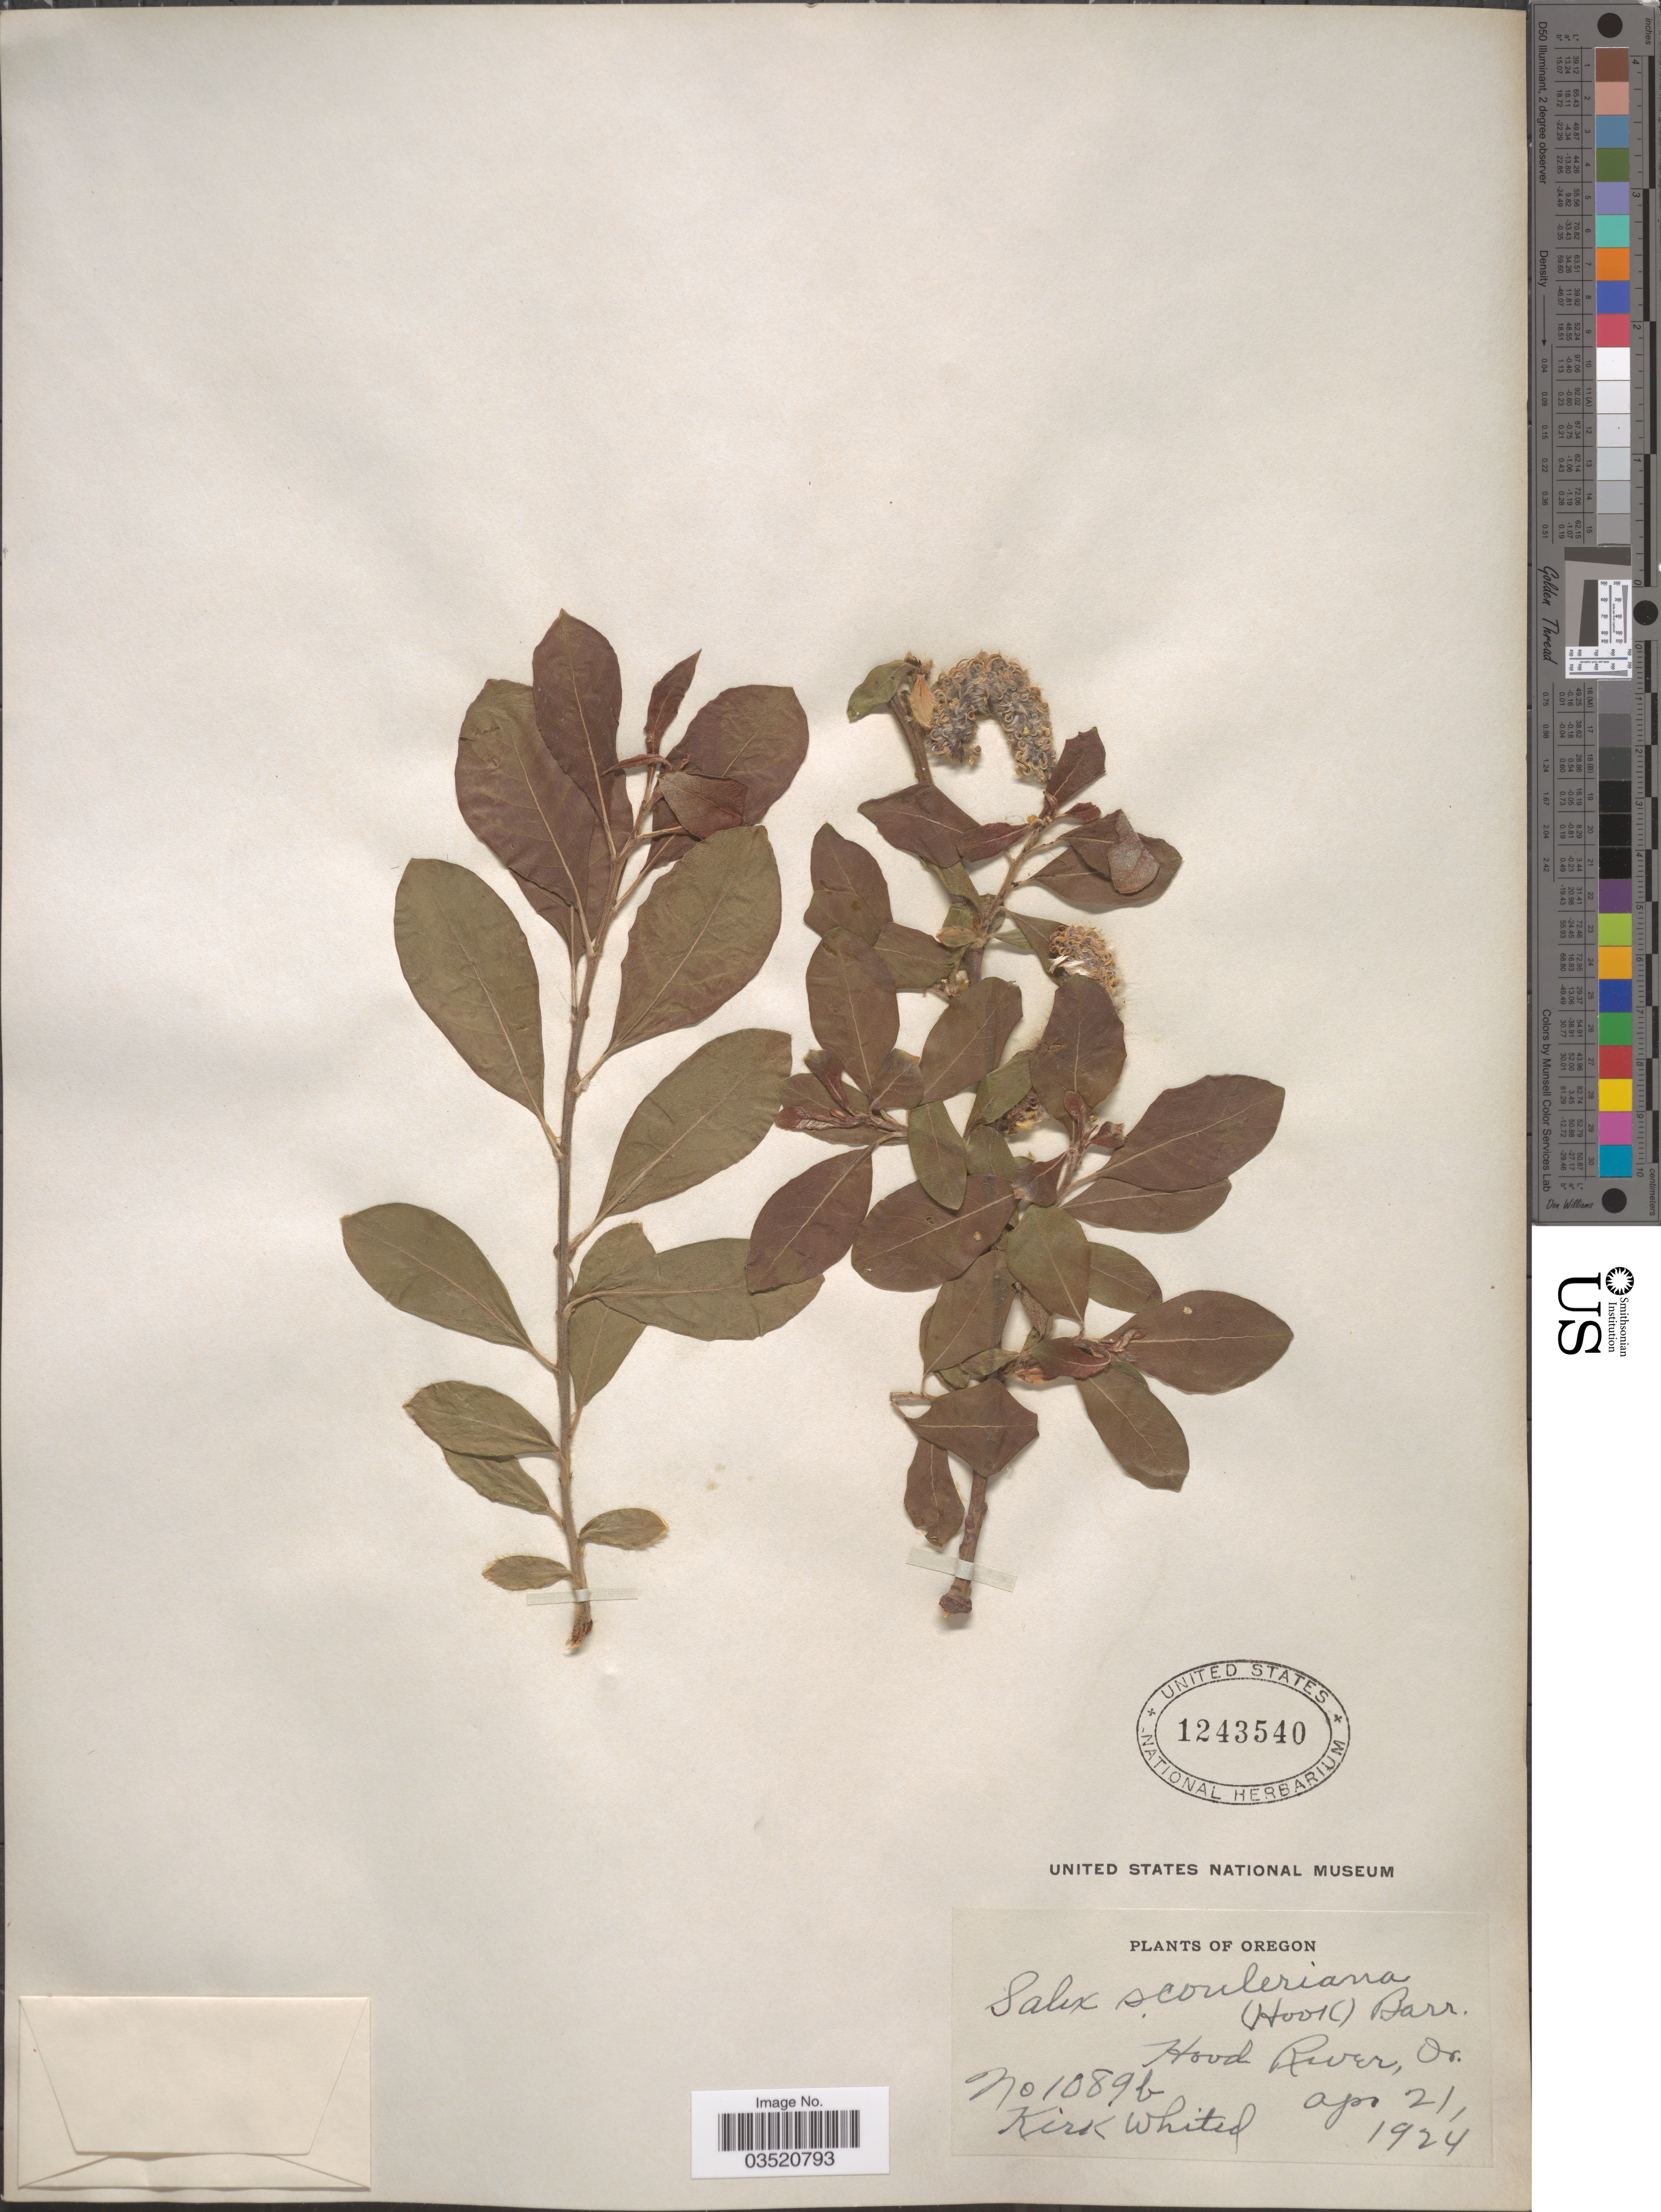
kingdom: Plantae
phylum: Tracheophyta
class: Magnoliopsida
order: Malpighiales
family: Salicaceae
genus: Salix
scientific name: Salix scouleriana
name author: Barratt ex Hook.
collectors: K. Whited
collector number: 1089b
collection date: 1924-04-21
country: United States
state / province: Oregon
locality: Hood River.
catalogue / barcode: US 1243540